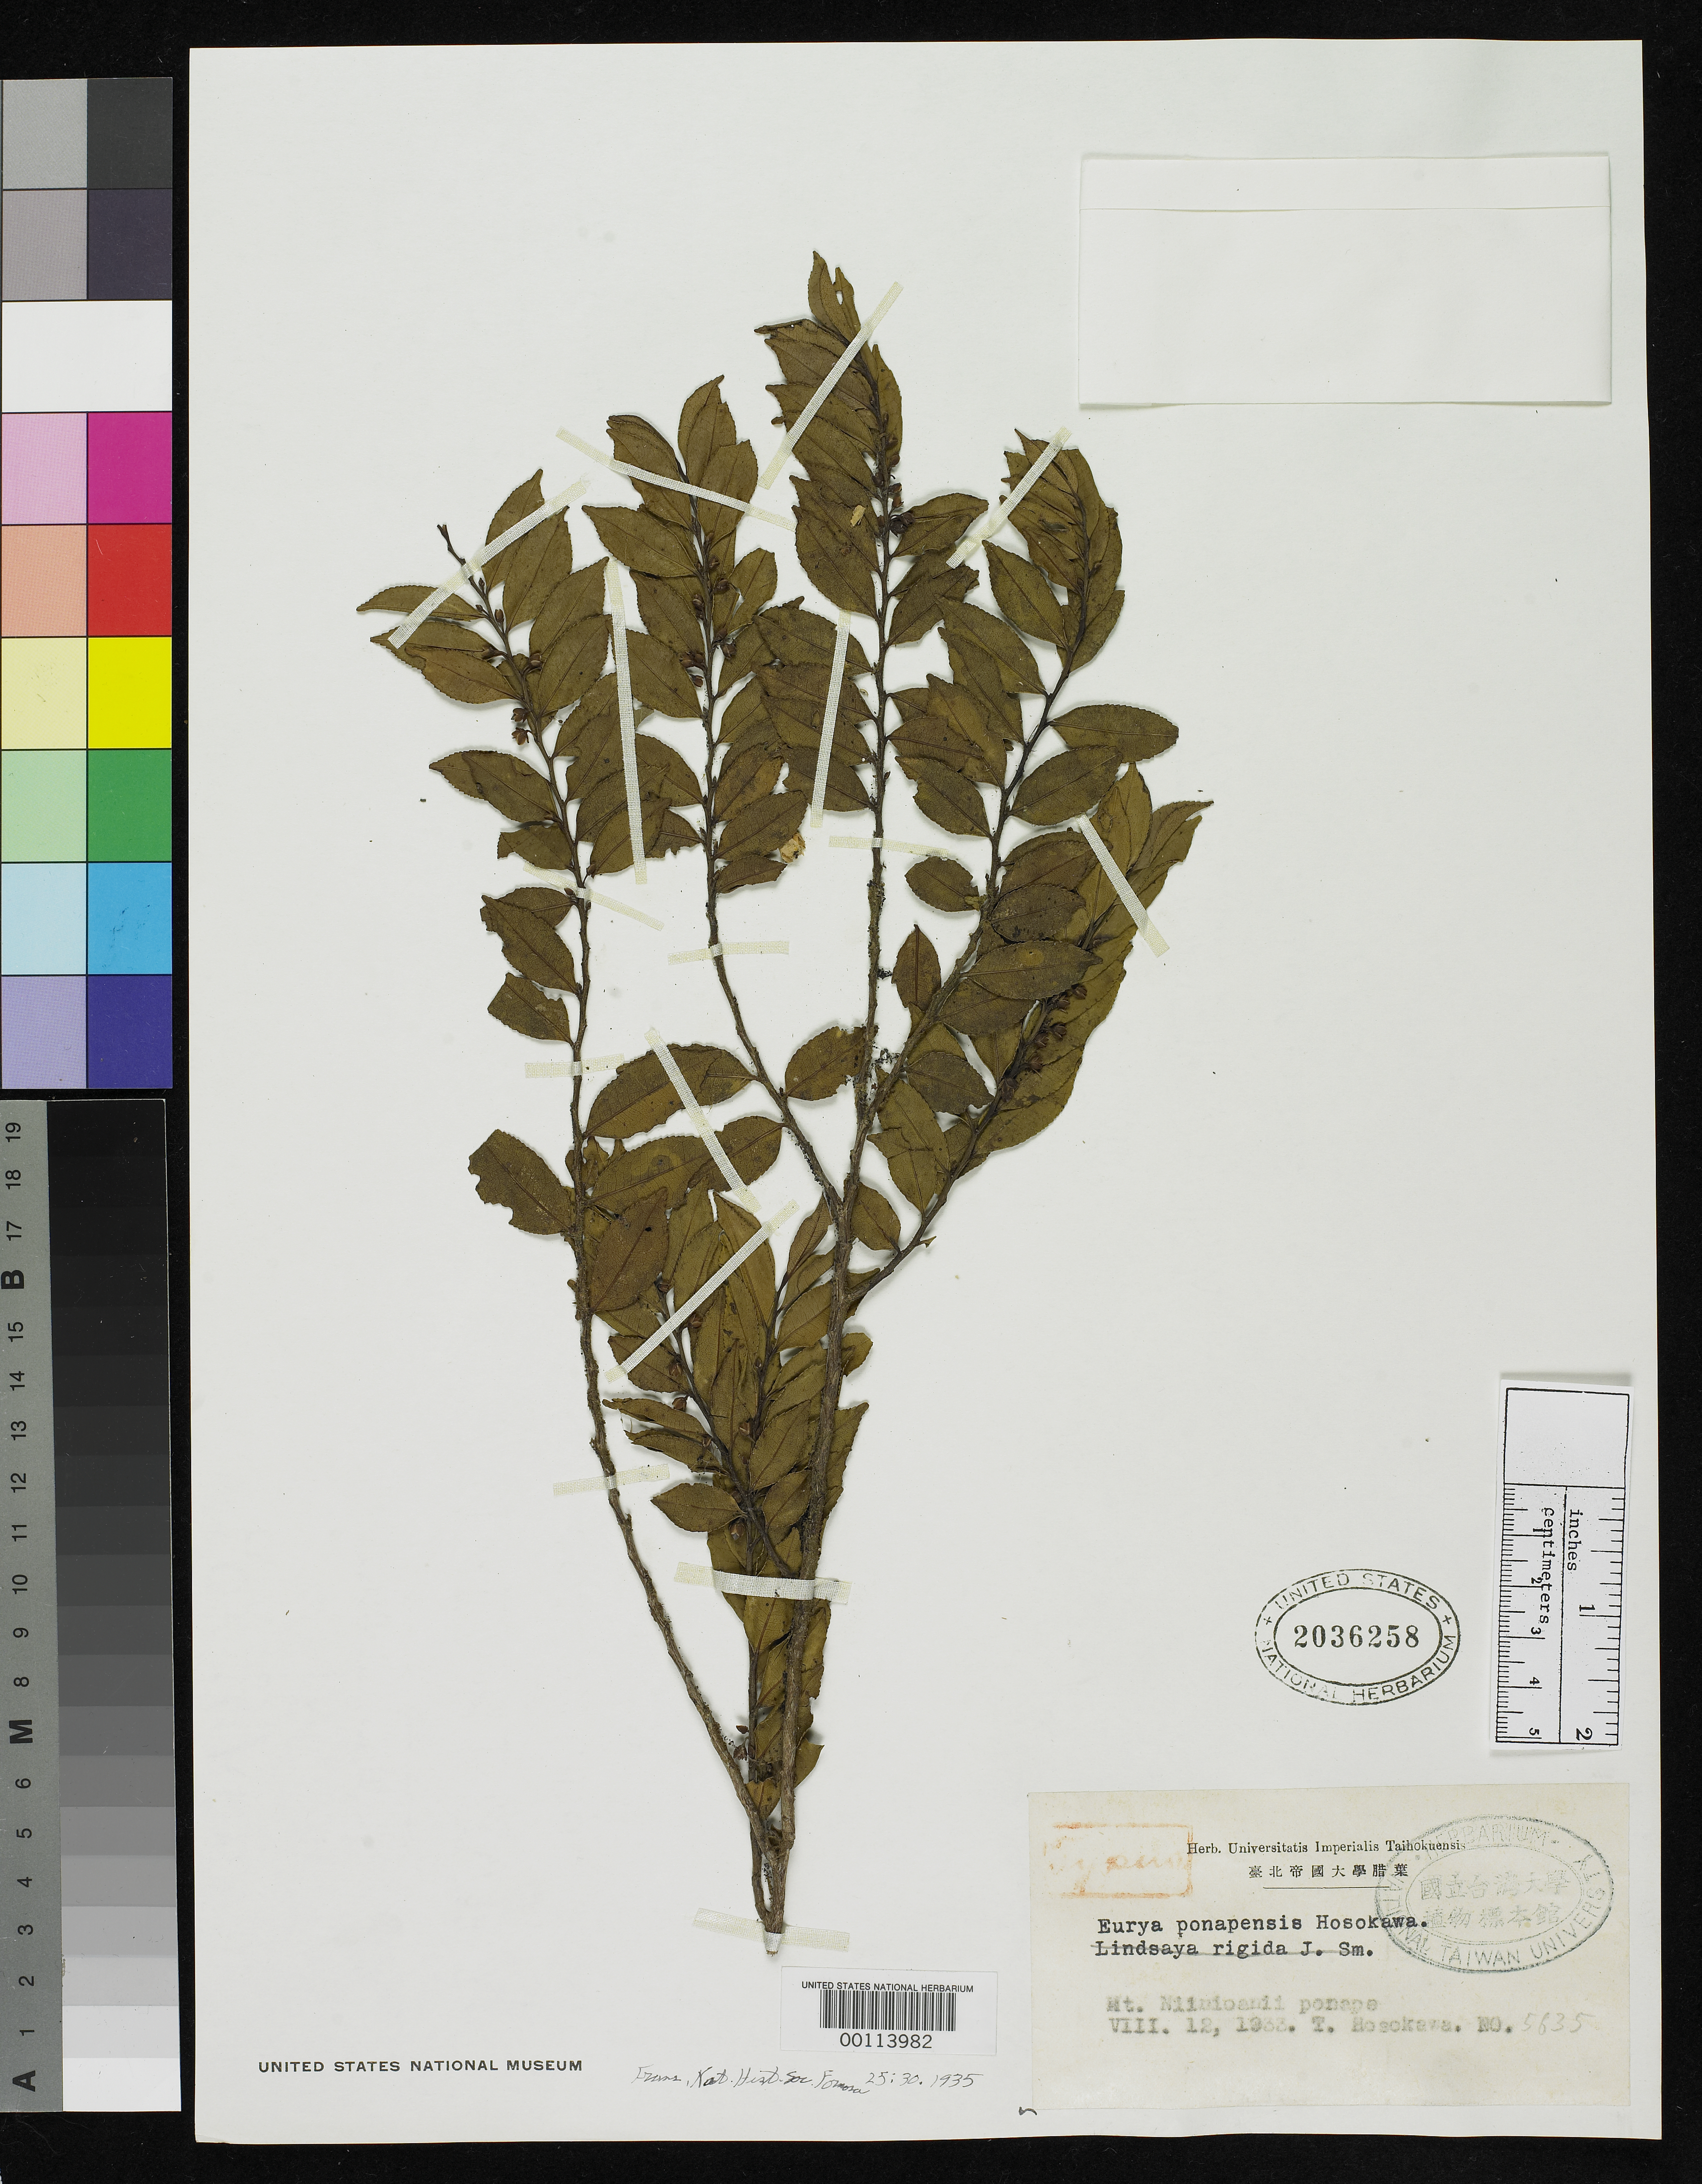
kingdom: Plantae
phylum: Tracheophyta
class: Magnoliopsida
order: Ericales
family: Pentaphylacaceae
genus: Eurya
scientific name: Eurya ponapensis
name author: Hosok.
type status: Isotype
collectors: T. Hosokawa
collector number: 5635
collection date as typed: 12 Aug 1933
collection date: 1933-08-12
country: Micronesia, Federated States of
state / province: Pohnpei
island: Pohnpei [Ponape]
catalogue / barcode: US 2036258